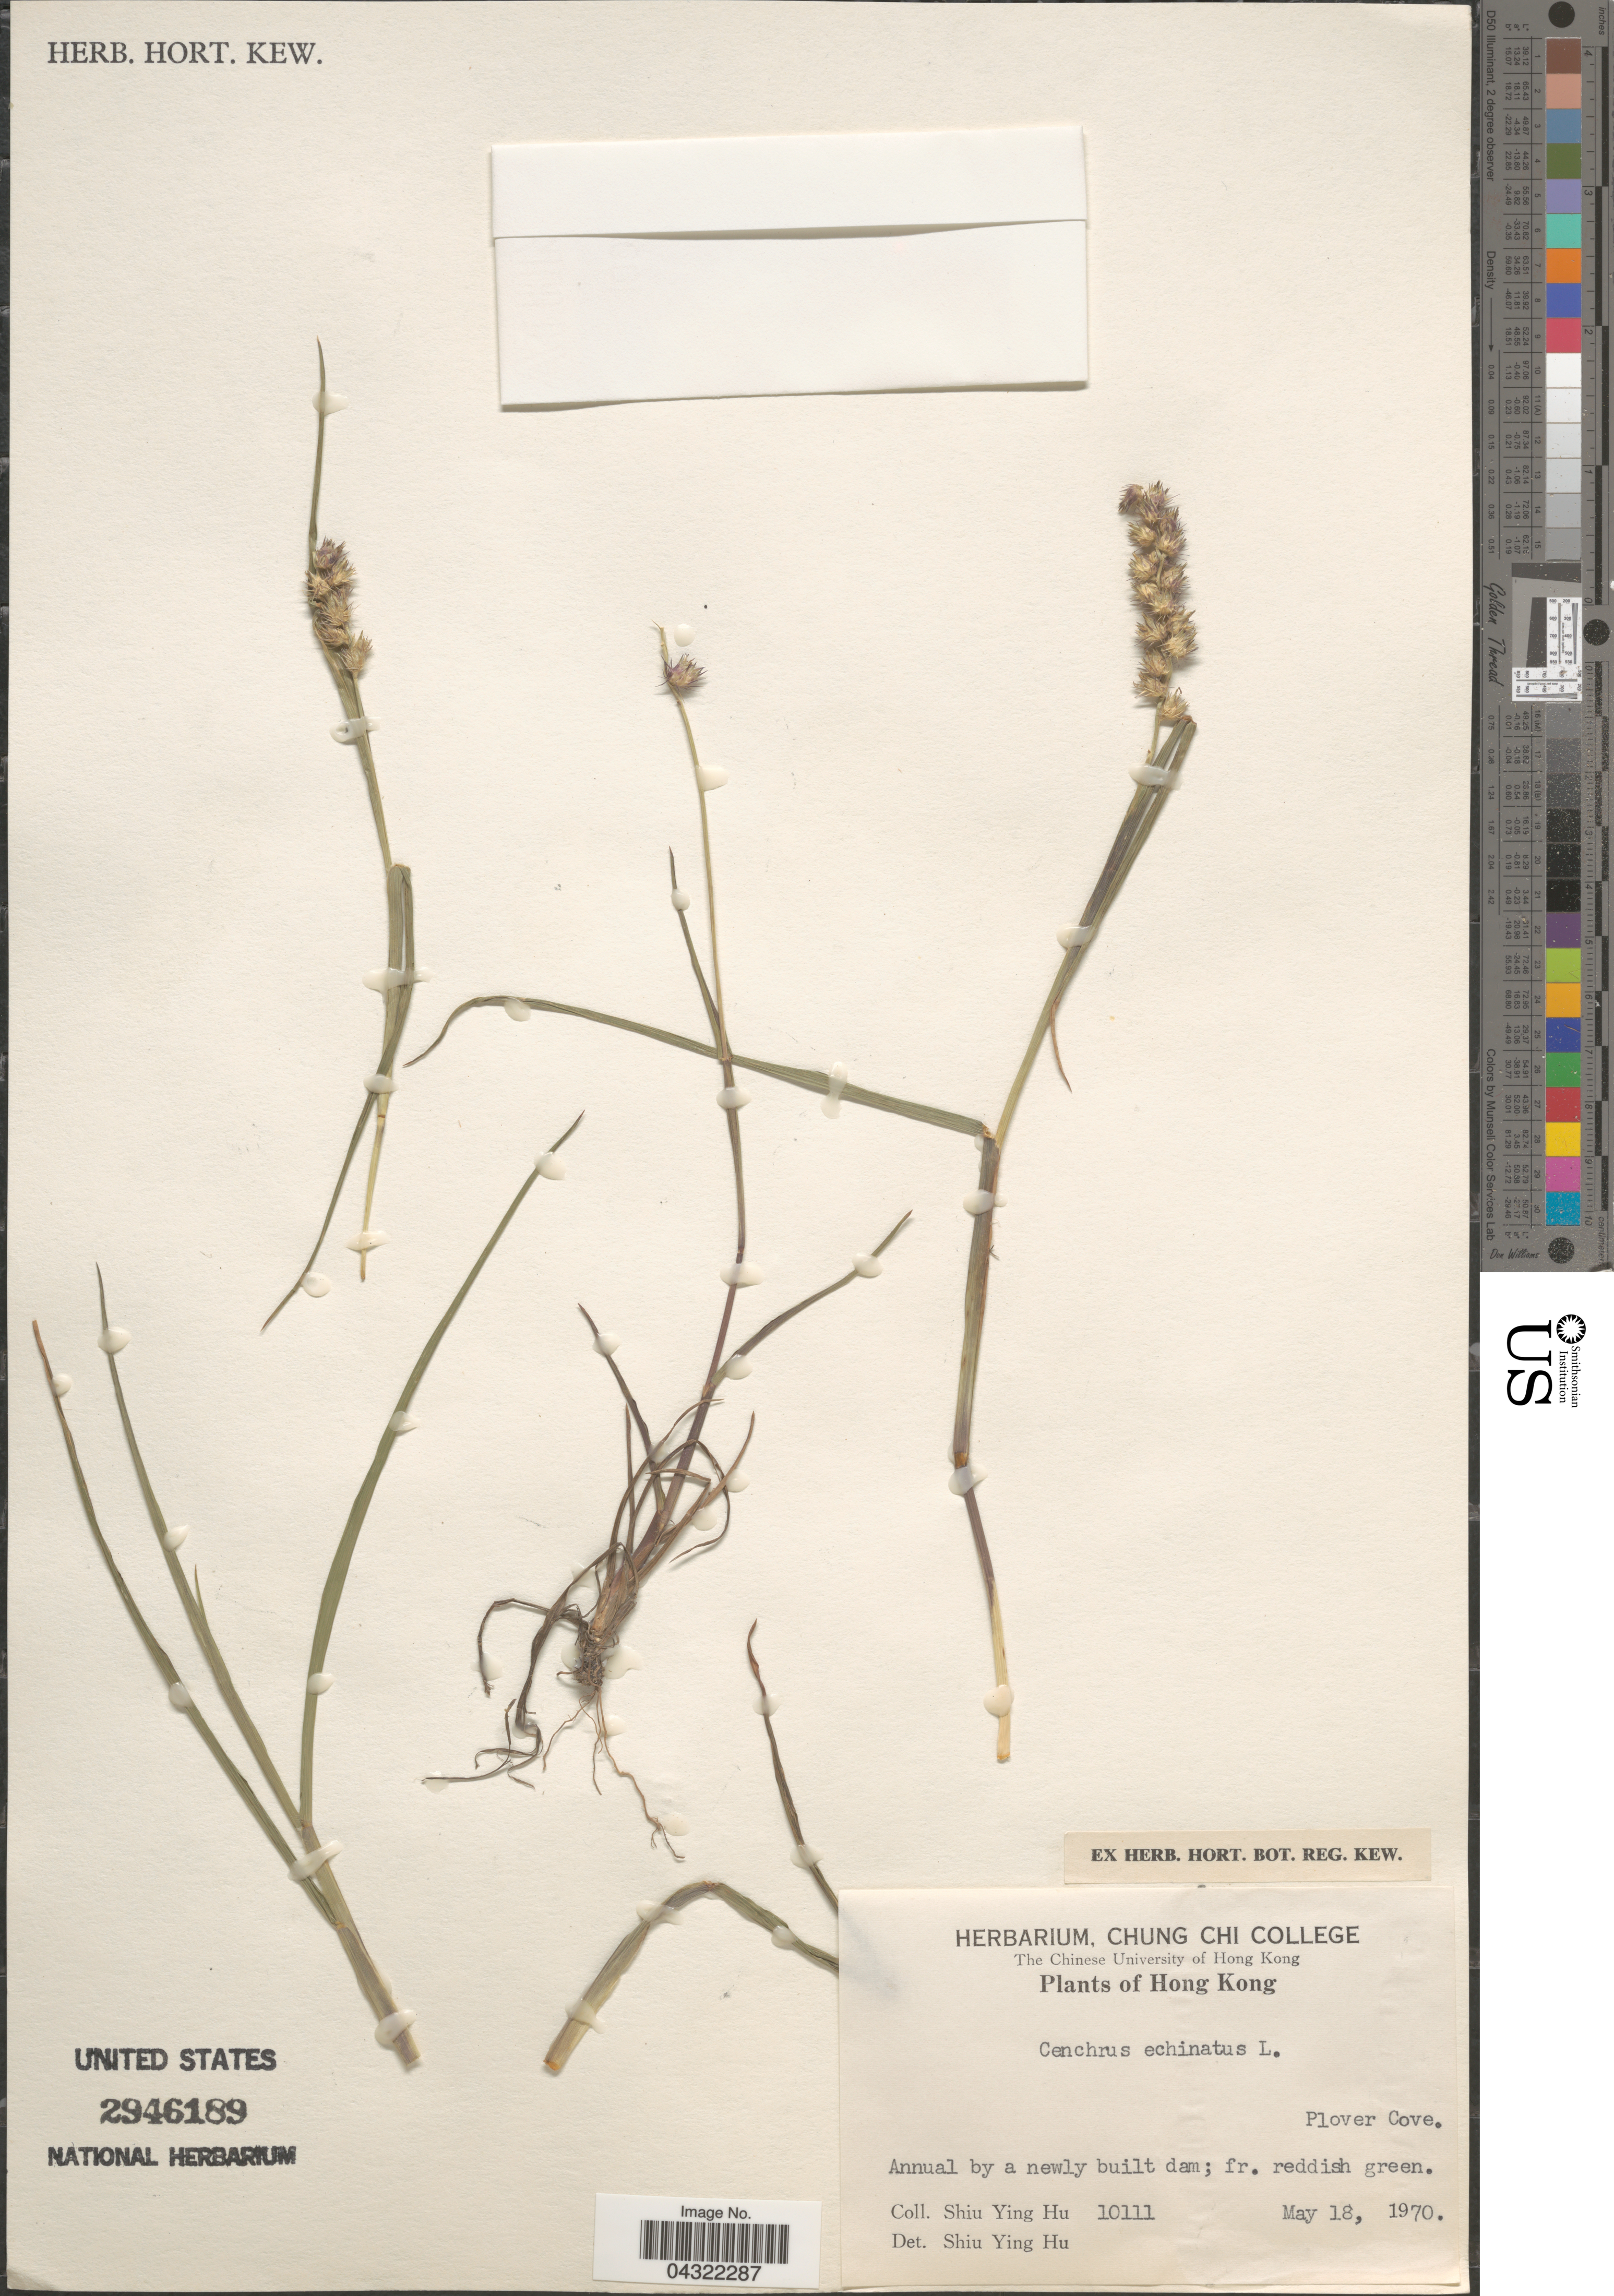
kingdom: Plantae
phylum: Tracheophyta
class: Liliopsida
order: Poales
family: Poaceae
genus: Cenchrus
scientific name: Cenchrus echinatus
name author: L.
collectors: S. Y. Hu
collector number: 10111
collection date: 1970-05-18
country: China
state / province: Hong Kong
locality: Plover Cove. Annual by a newly built dam.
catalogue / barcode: US 2946189